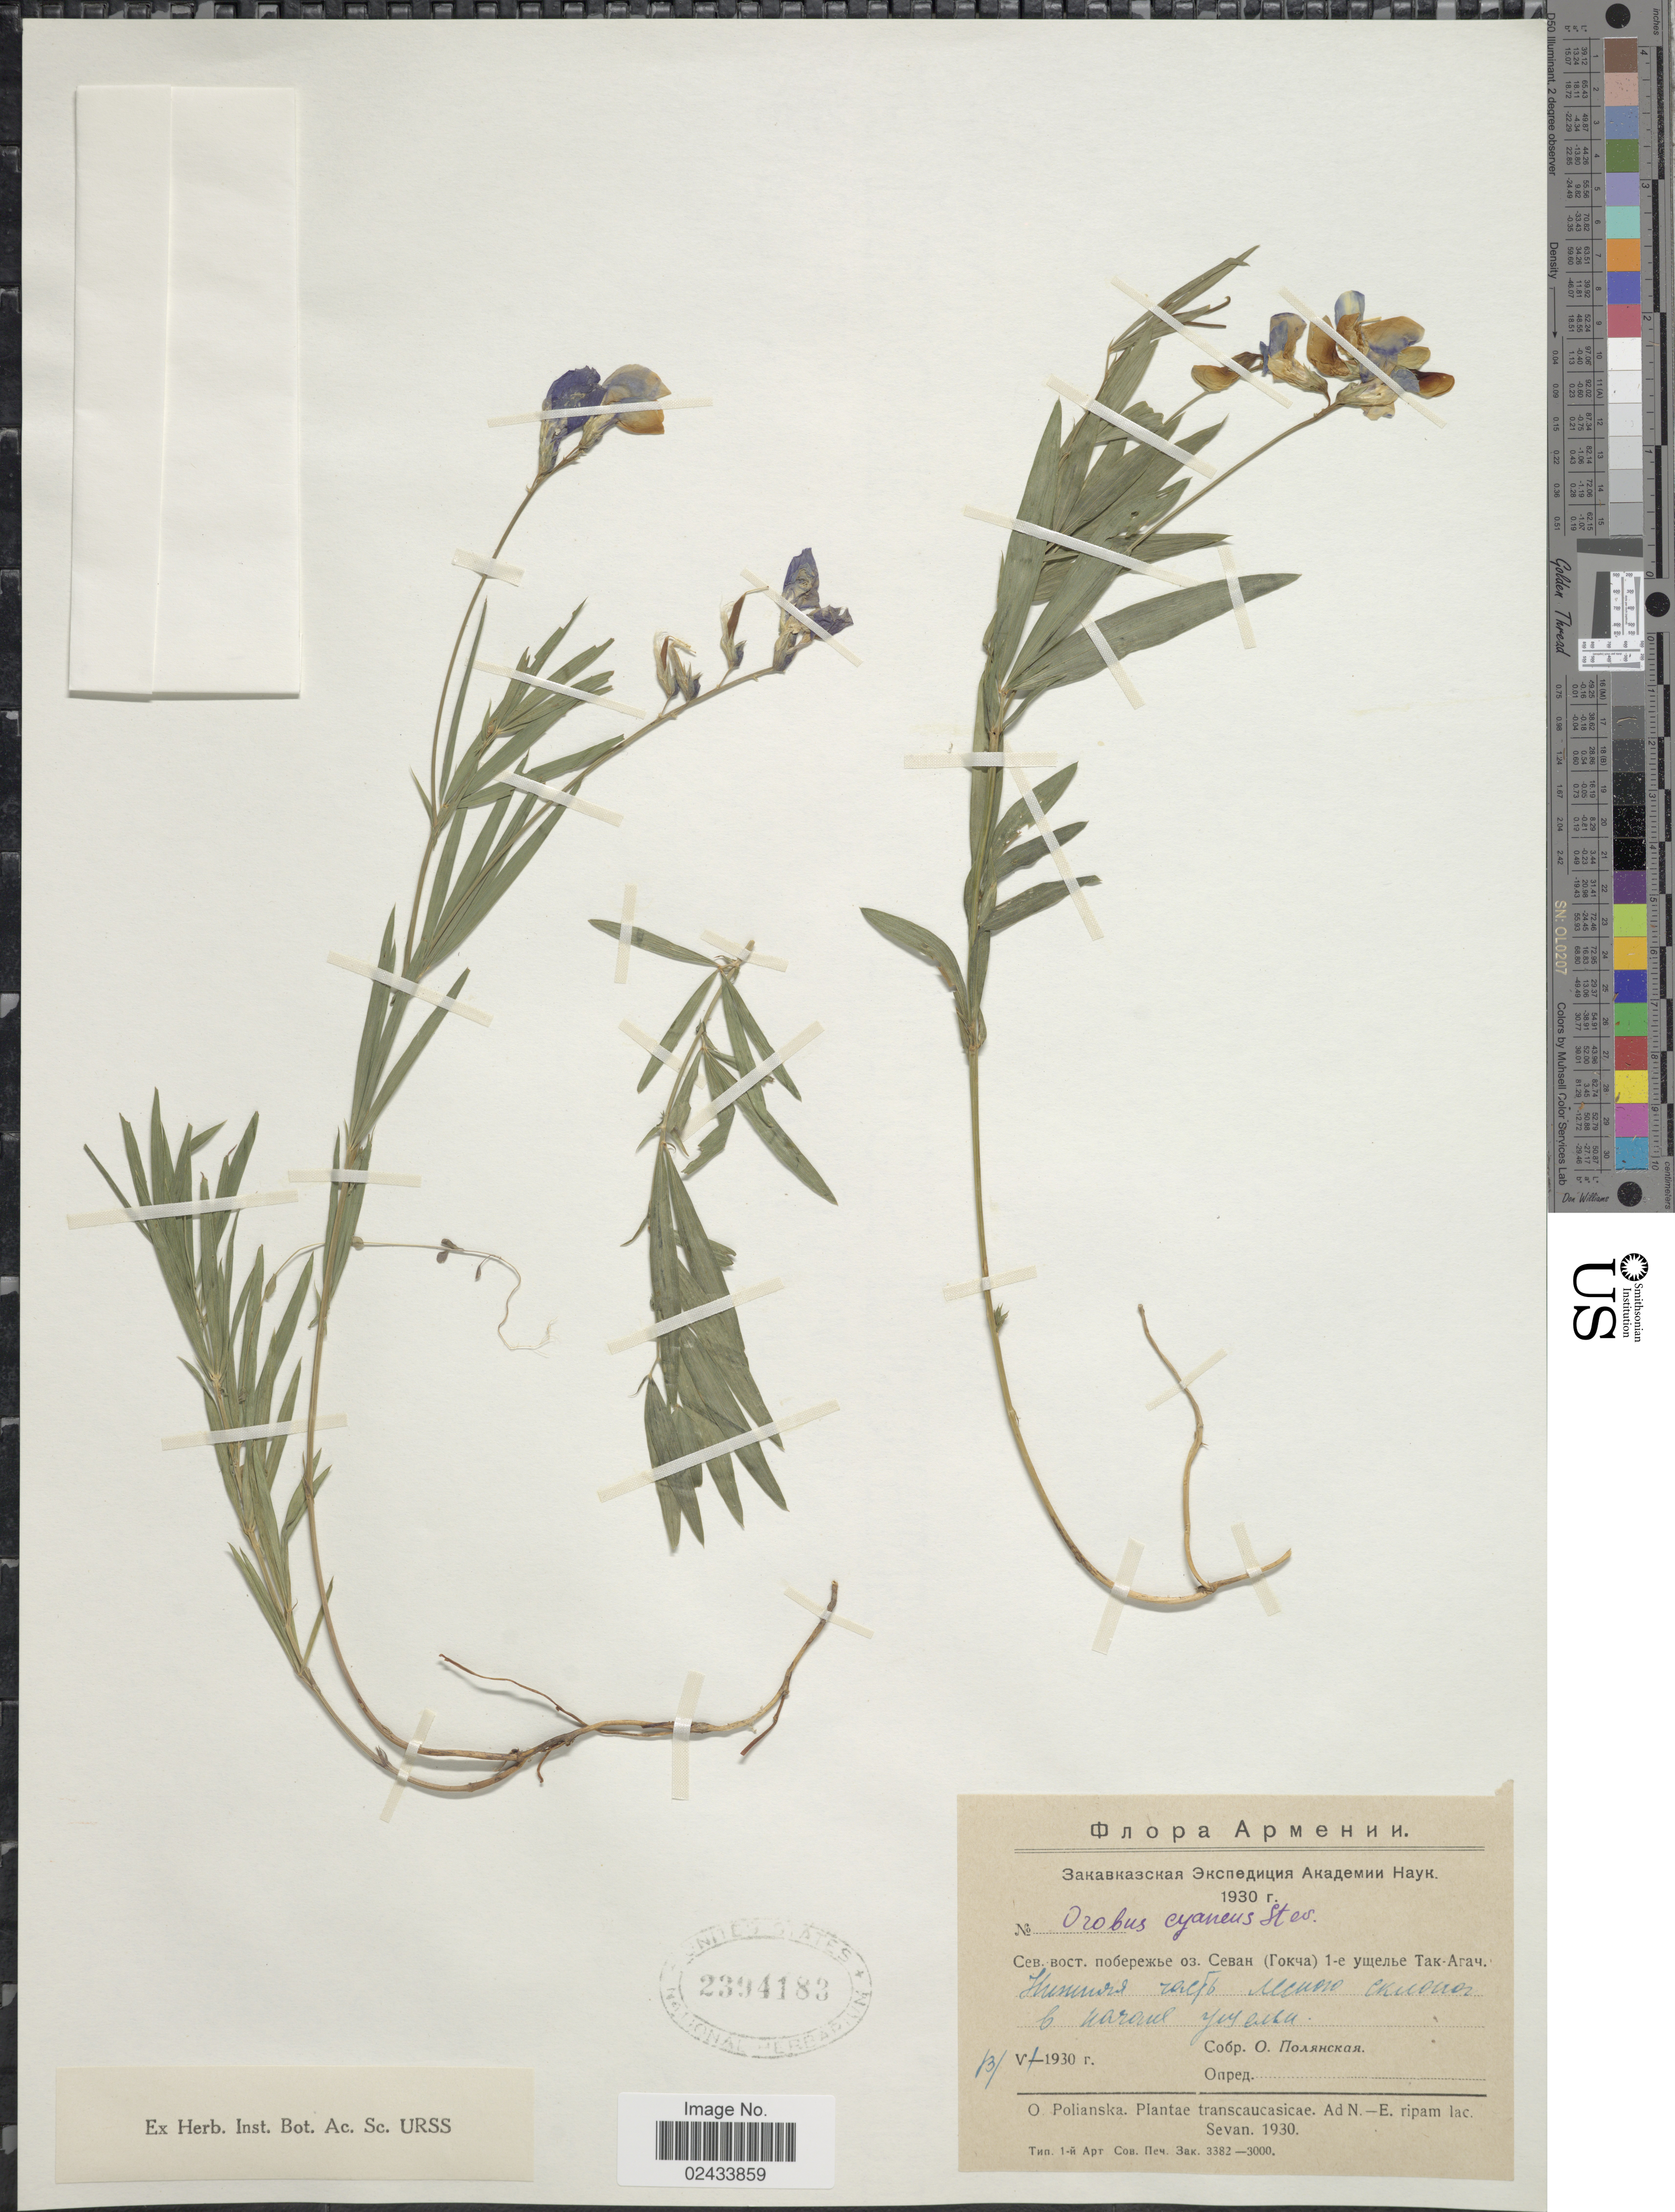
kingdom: Plantae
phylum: Tracheophyta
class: Magnoliopsida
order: Fabales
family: Fabaceae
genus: Lathyrus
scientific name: Lathyrus cyaneus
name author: (Steven) K. Koch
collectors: O. Polianska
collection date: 1930-05-13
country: Armenia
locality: Transcaucasicae, Sevan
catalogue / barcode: US 2394183